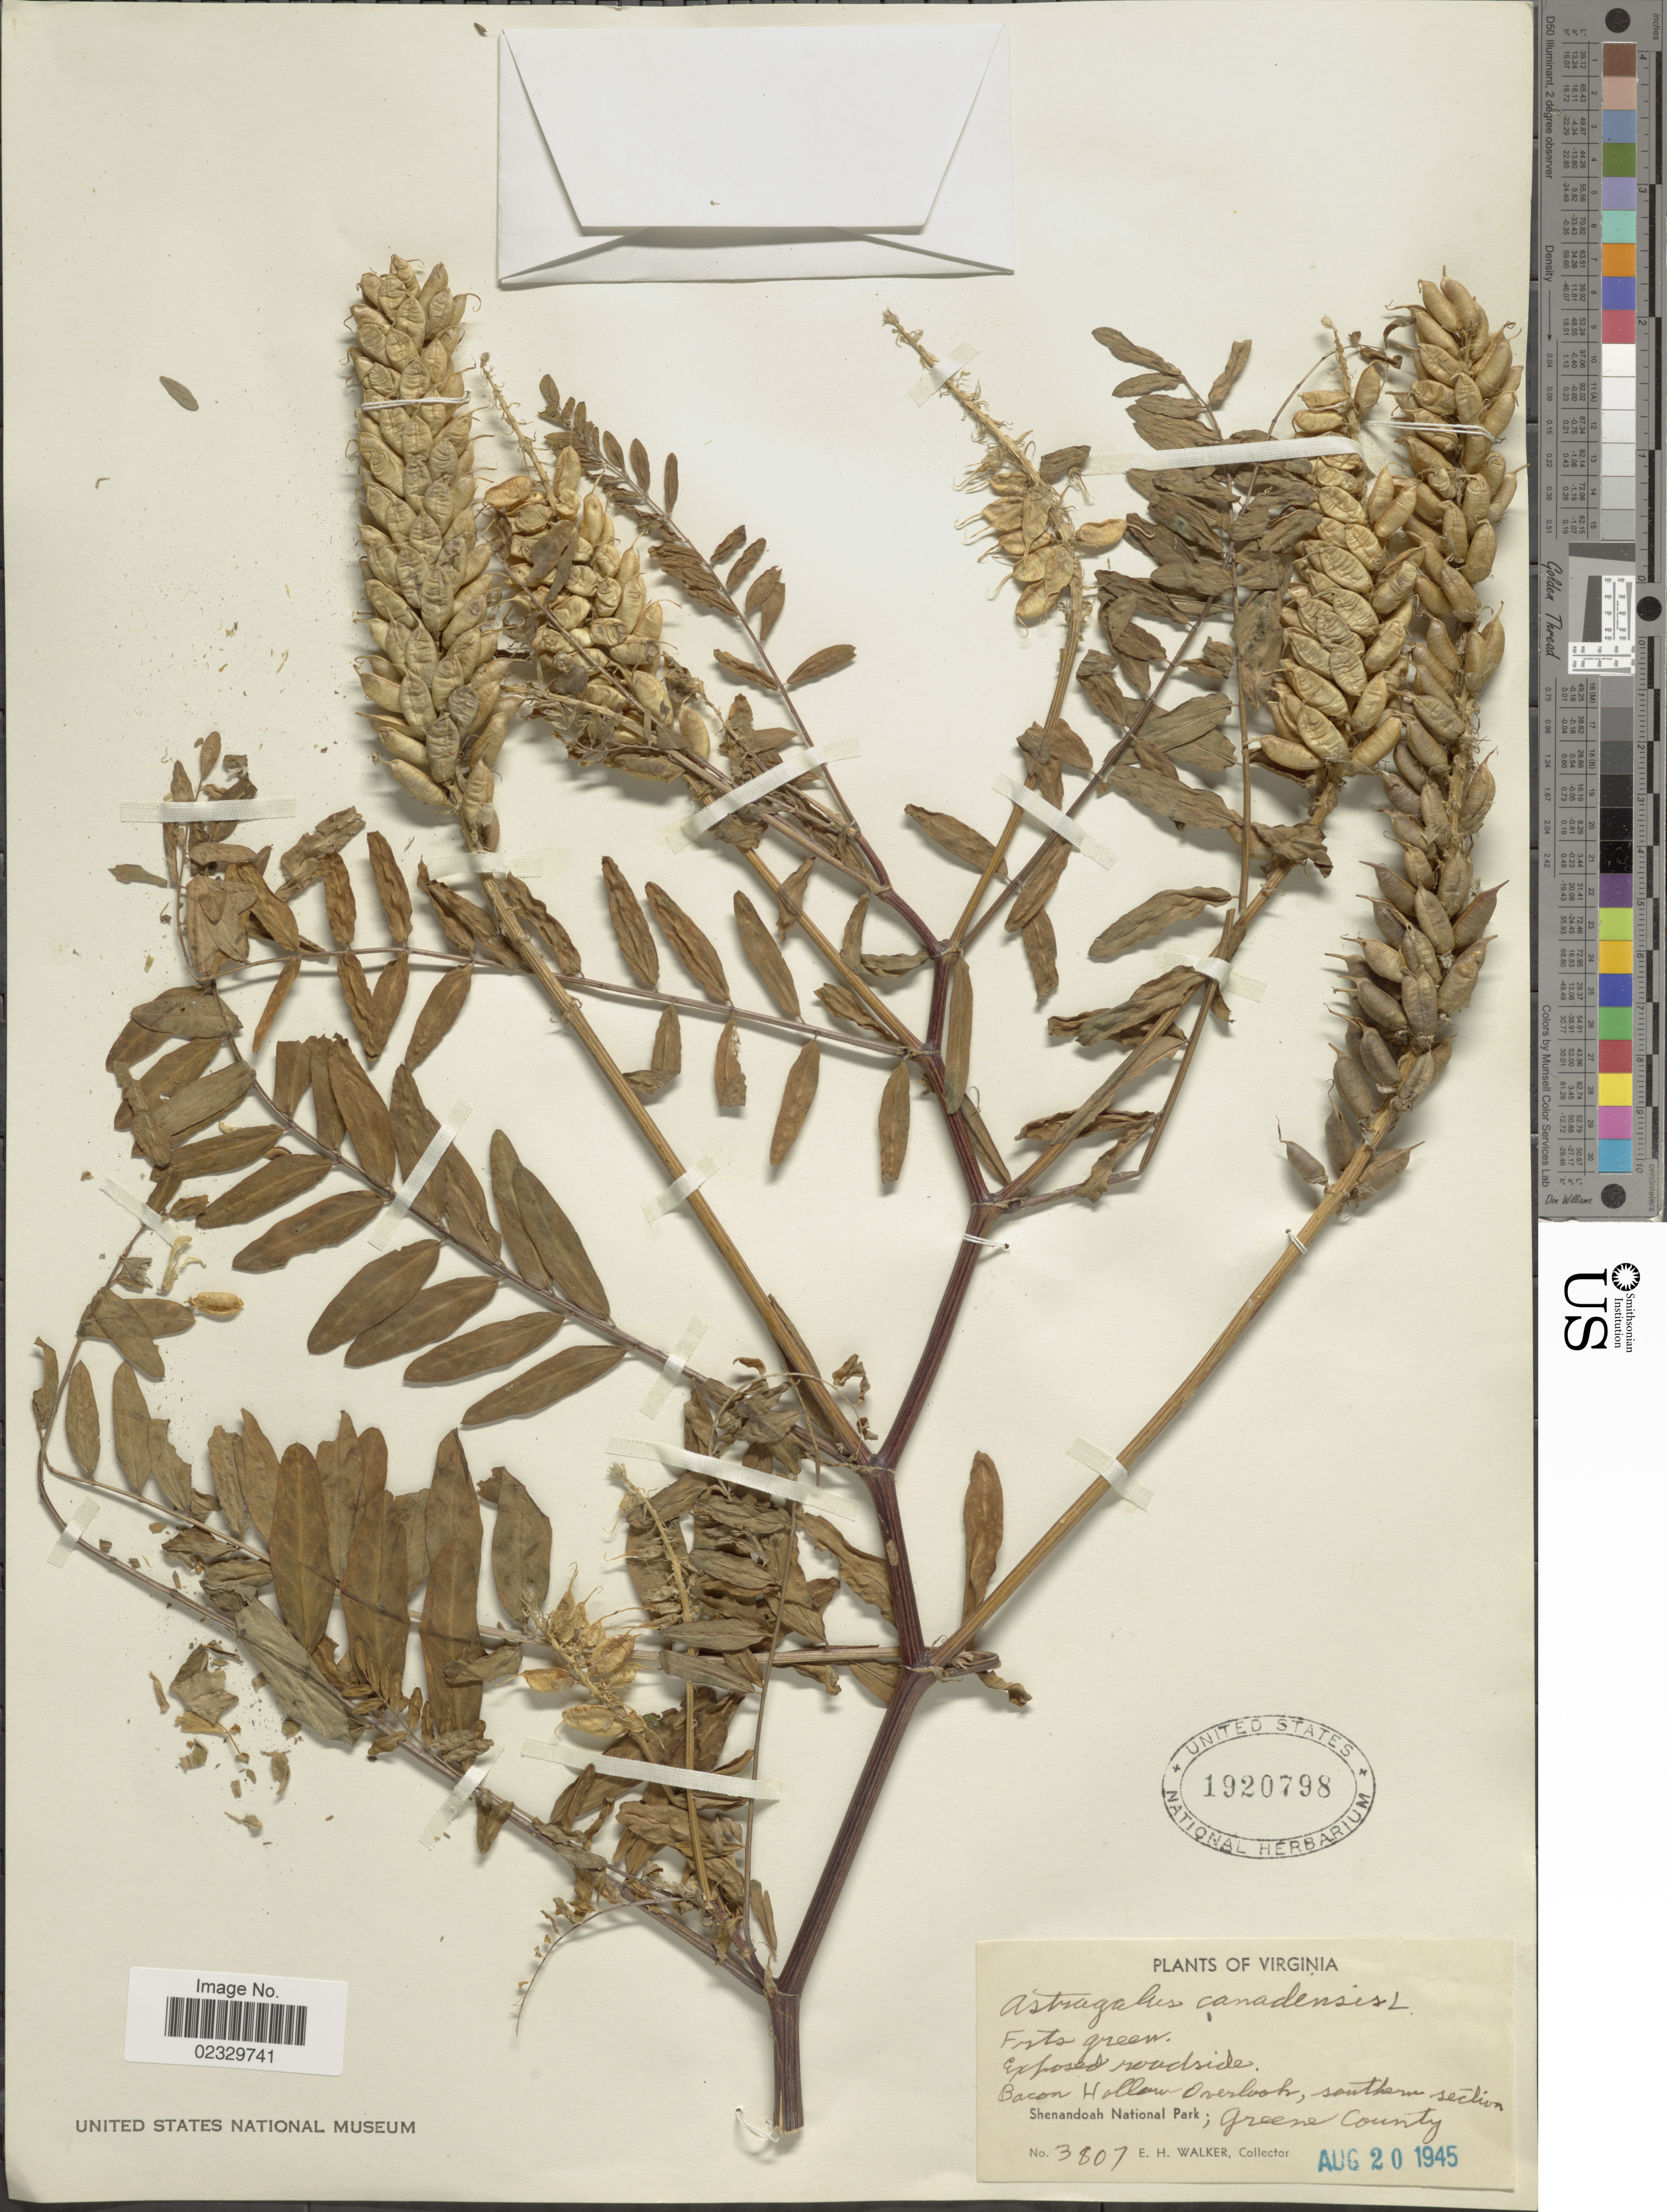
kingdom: Plantae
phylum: Tracheophyta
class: Magnoliopsida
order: Fabales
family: Fabaceae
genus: Astragalus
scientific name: Astragalus canadensis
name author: L.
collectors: E. H. Walker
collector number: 3807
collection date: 1945-08-20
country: United States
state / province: Virginia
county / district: Greene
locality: Bacon Hollow Overlook, southern section, Shenandoah National Park, Greene County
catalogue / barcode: US 1920798